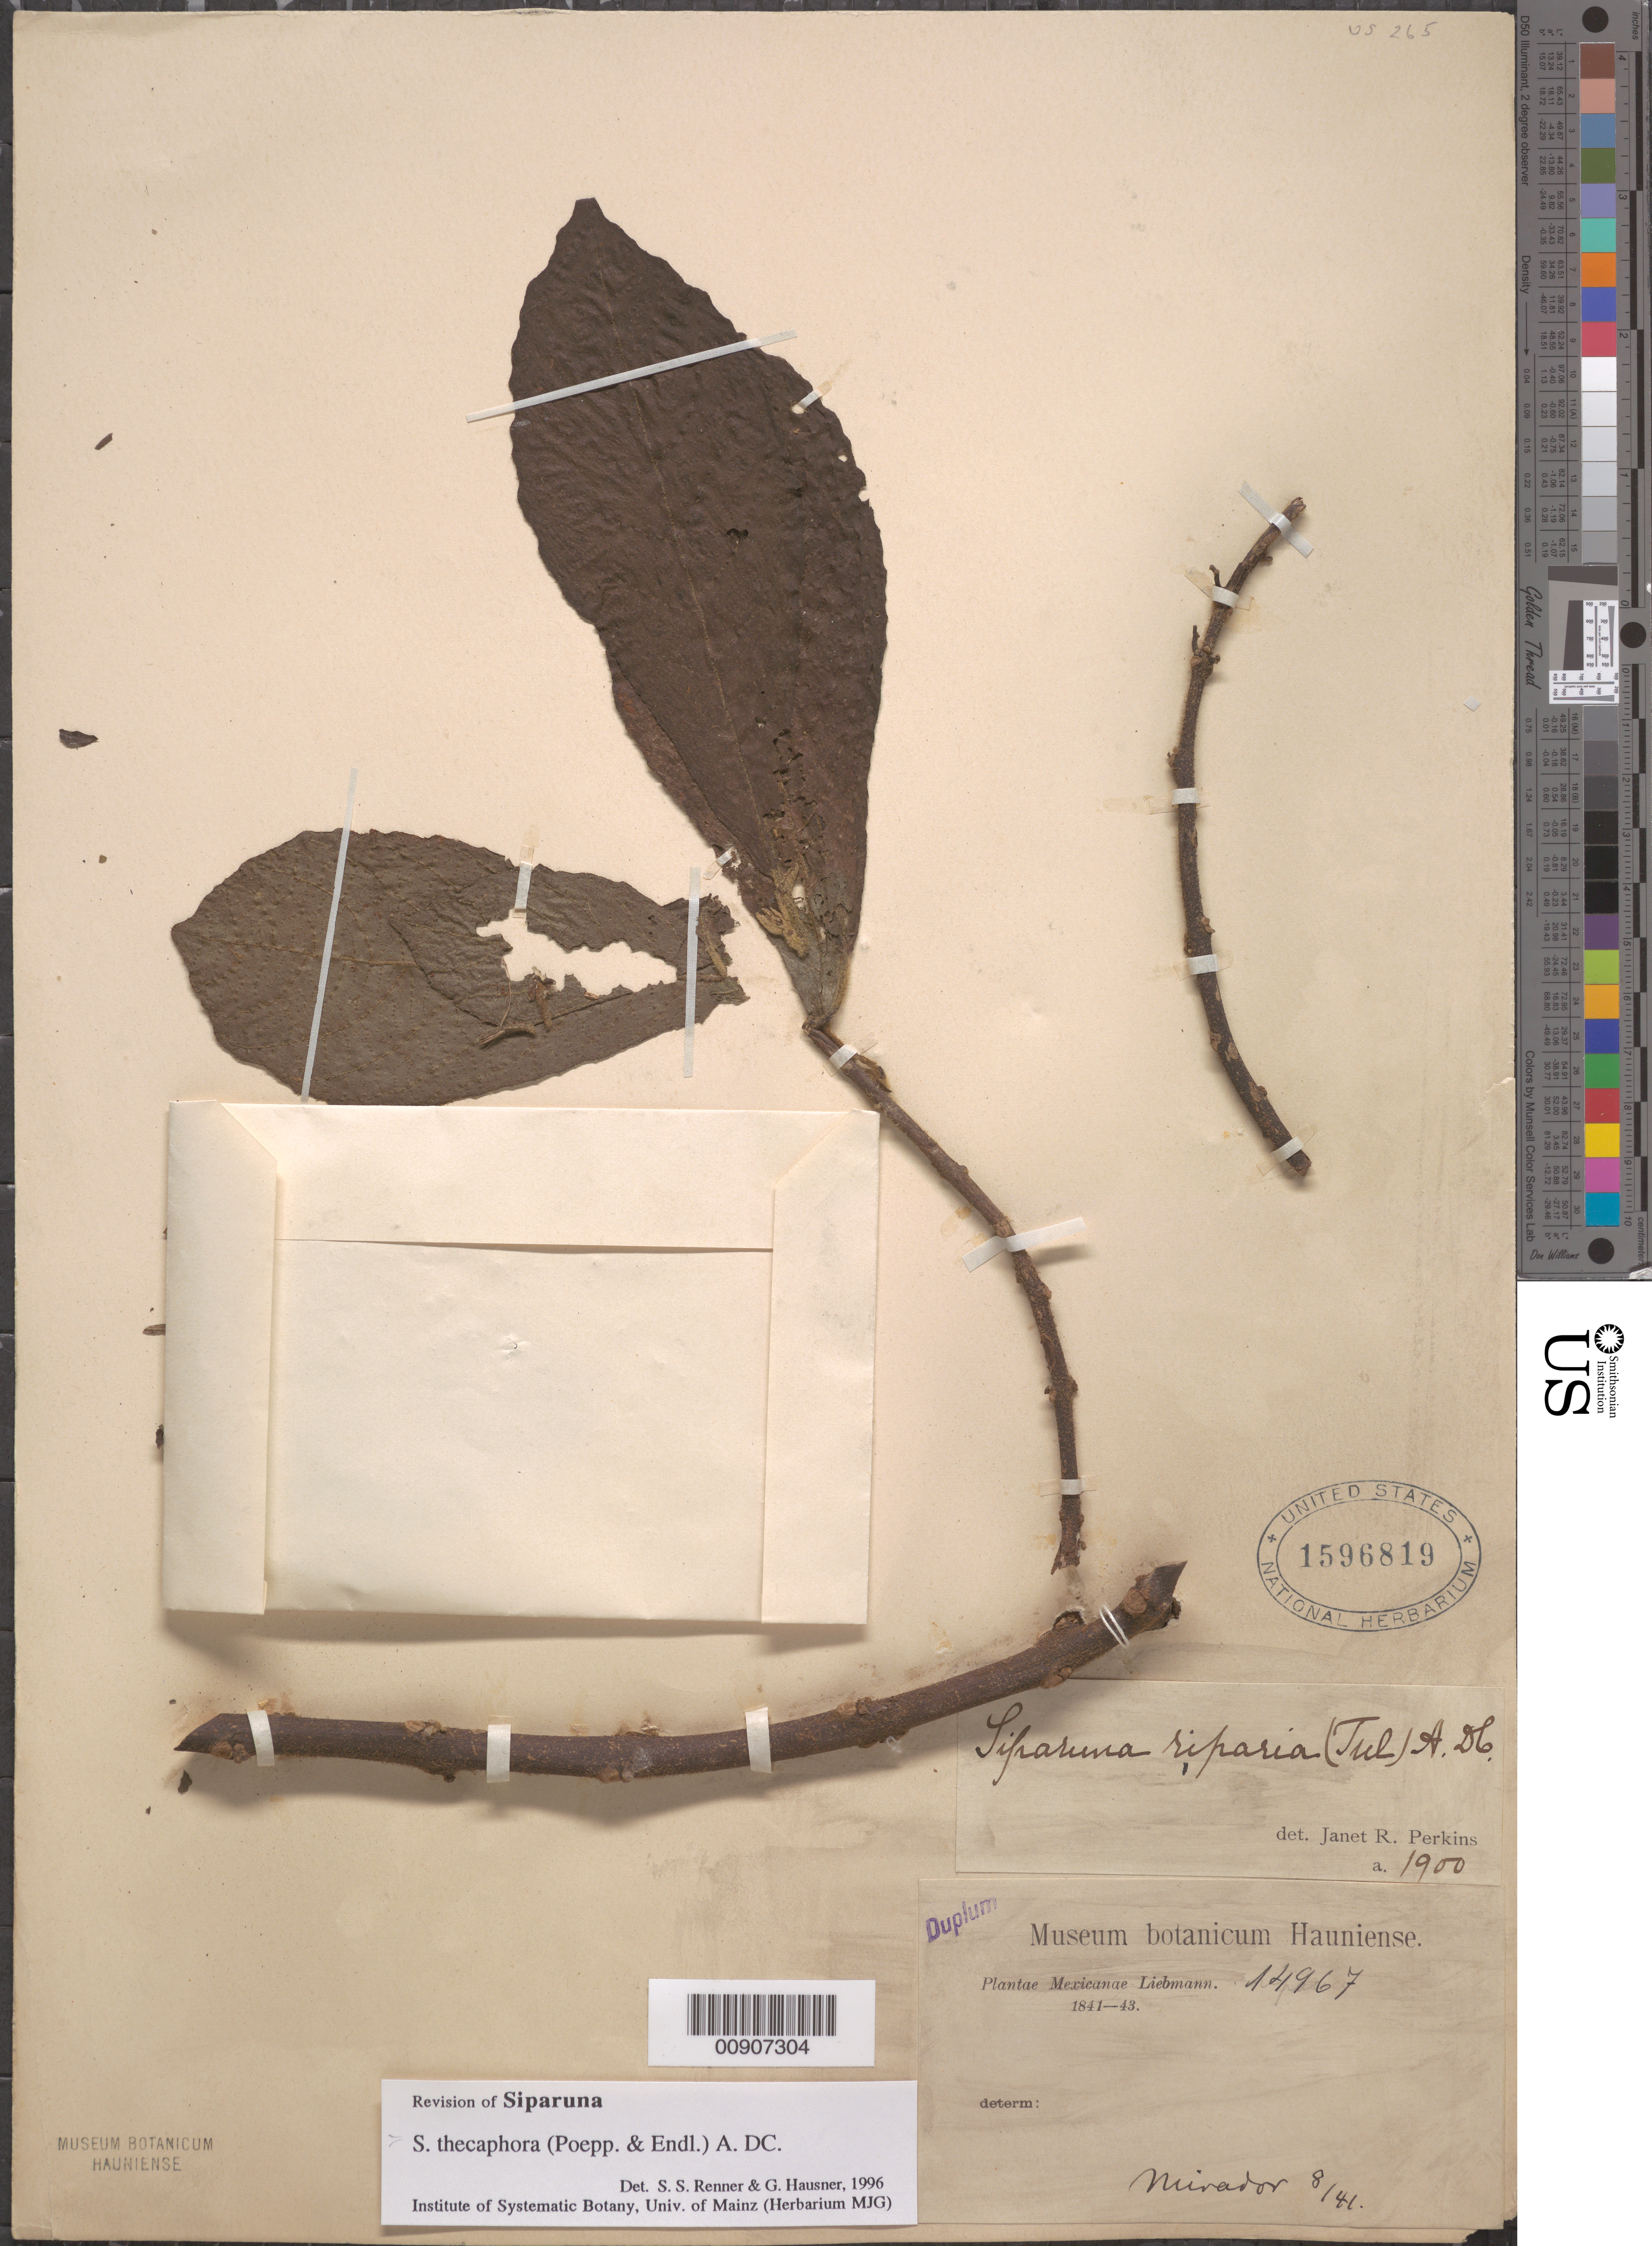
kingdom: Plantae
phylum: Tracheophyta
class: Magnoliopsida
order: Laurales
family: Siparunaceae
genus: Siparuna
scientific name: Siparuna thecaphora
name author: (Poepp. & Endl.) A. DC.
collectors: F. M. Liebmann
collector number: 14967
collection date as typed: Aug 1841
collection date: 1841-08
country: Mexico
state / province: Veracruz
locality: Mirador.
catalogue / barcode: US 1596819